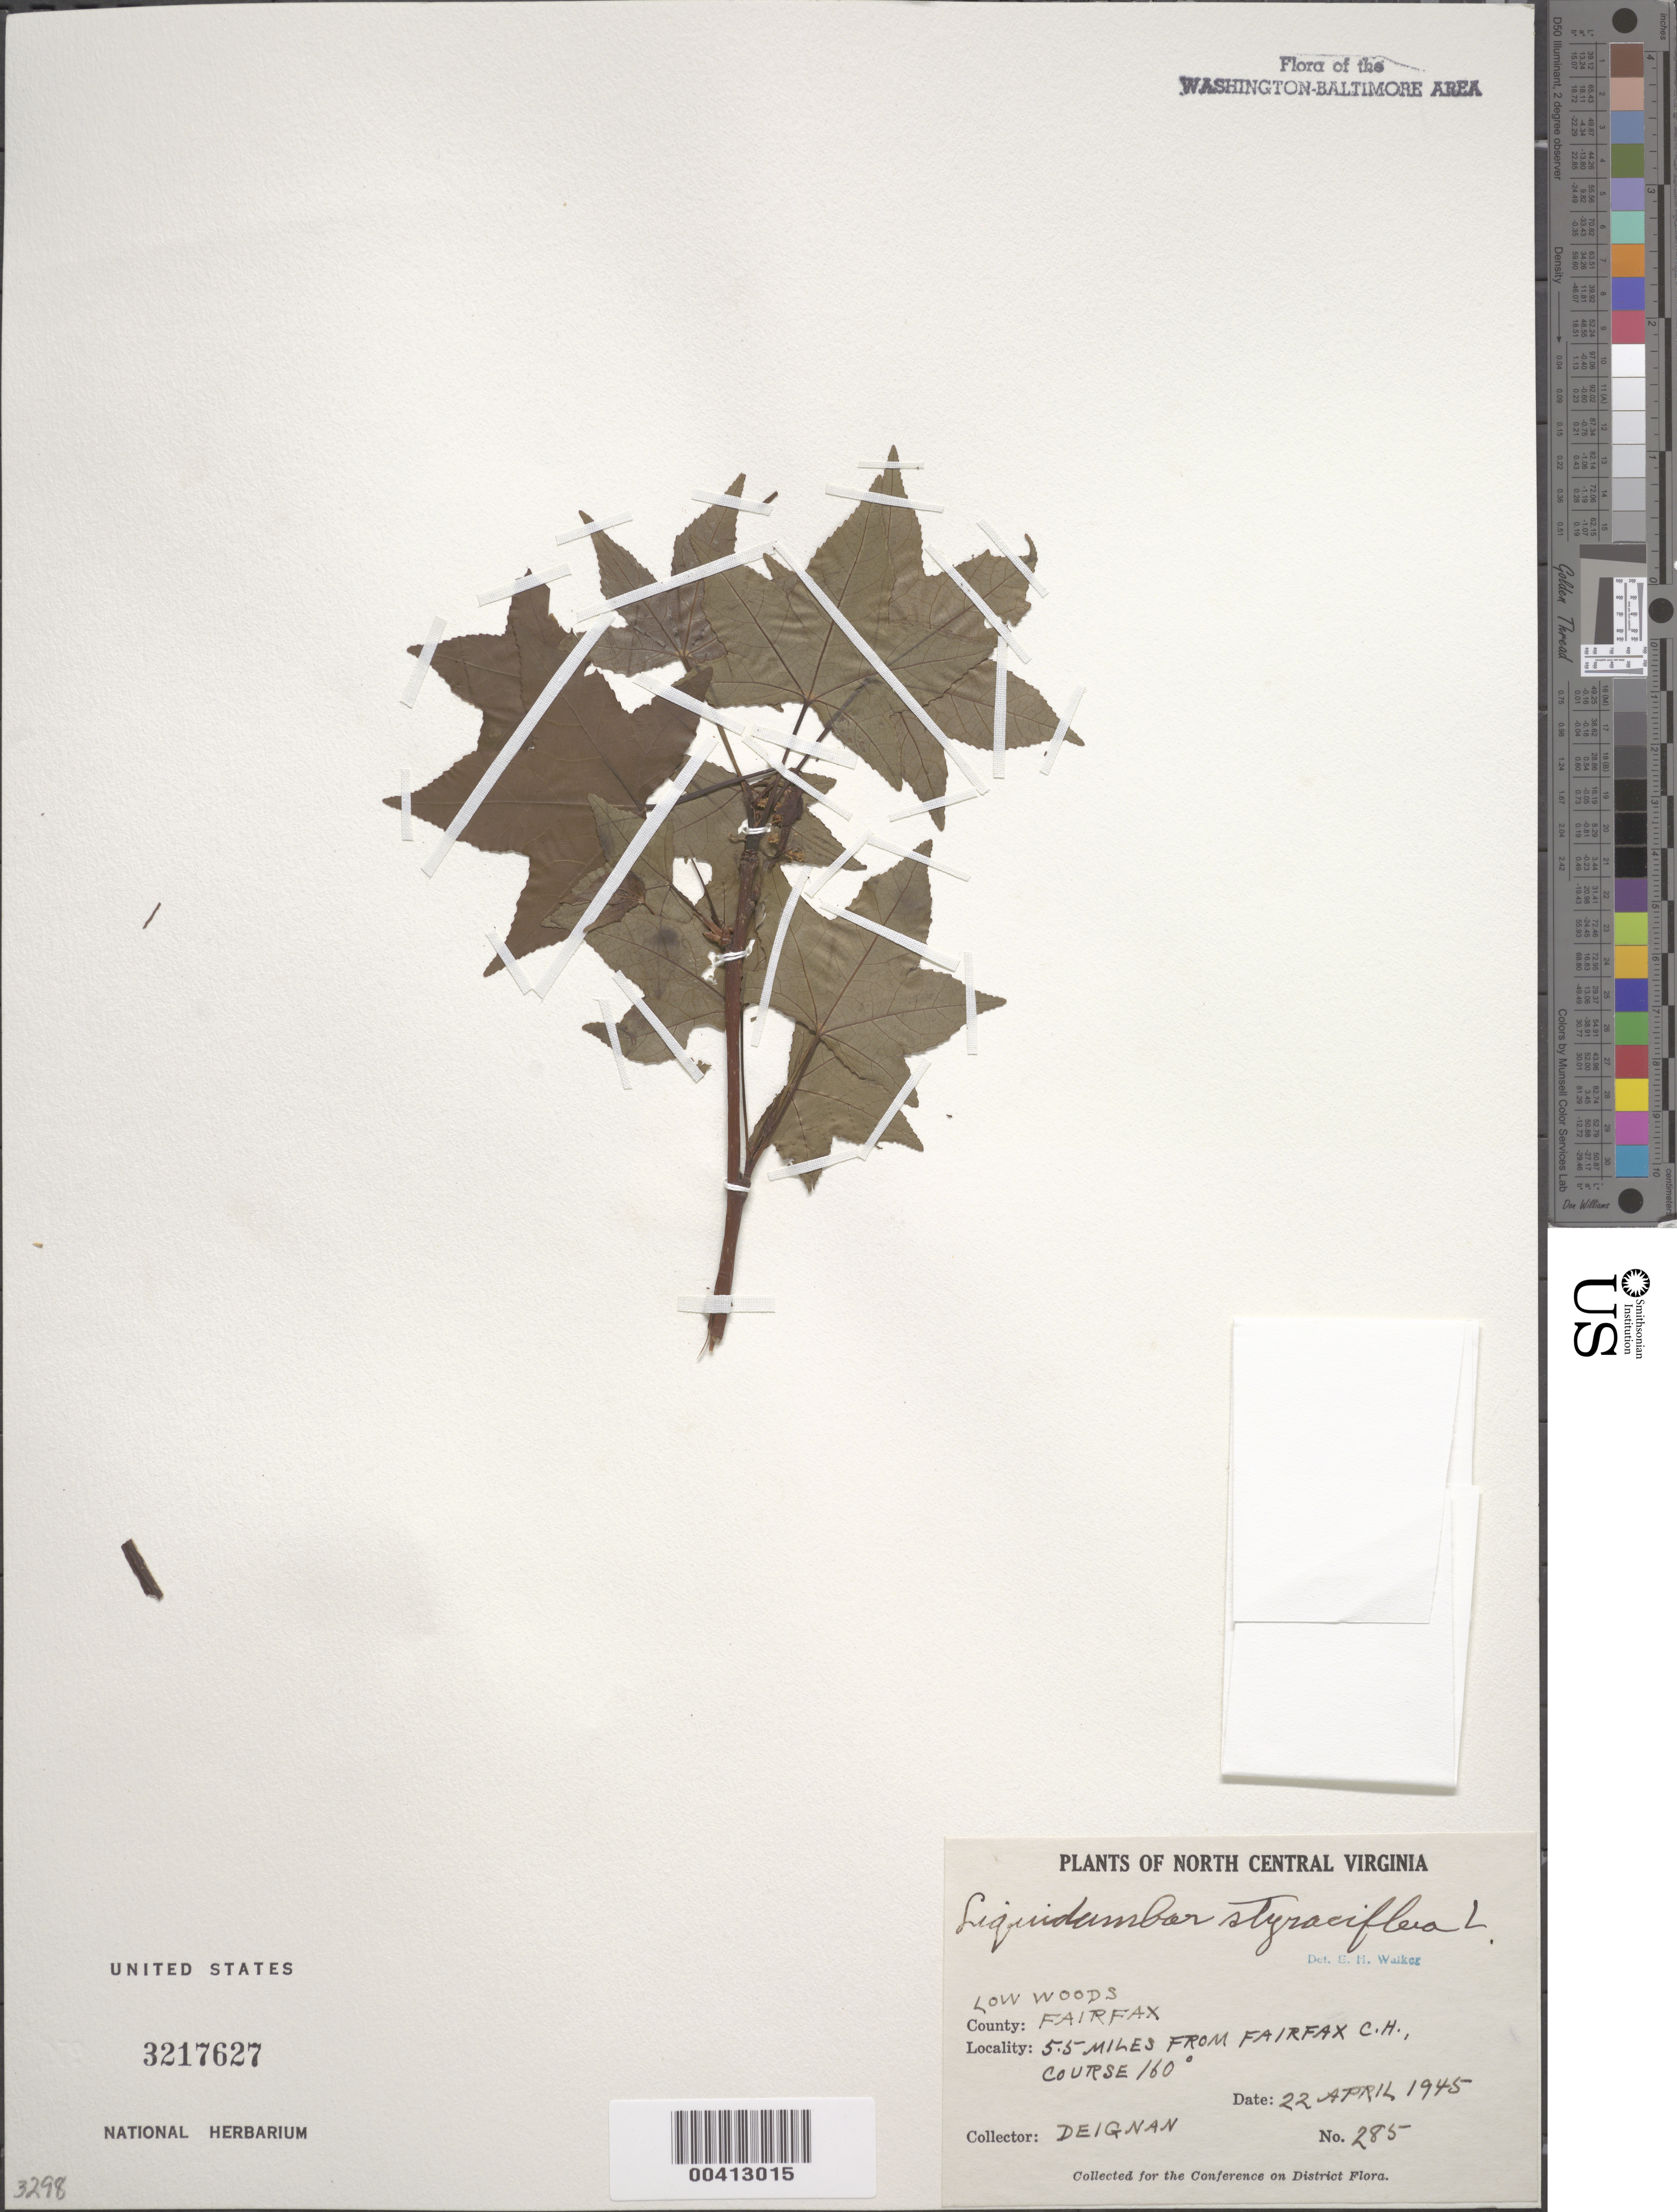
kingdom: Plantae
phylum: Tracheophyta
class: Magnoliopsida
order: Saxifragales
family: Altingiaceae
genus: Liquidambar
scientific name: Liquidambar styraciflua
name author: L.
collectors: H. Deignan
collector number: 285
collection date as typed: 22 Apr 1945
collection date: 1945-04-22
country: United States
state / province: Virginia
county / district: Fairfax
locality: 5.5 mi. from Fairfax County Courthouse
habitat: Low woods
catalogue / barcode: US 3217627